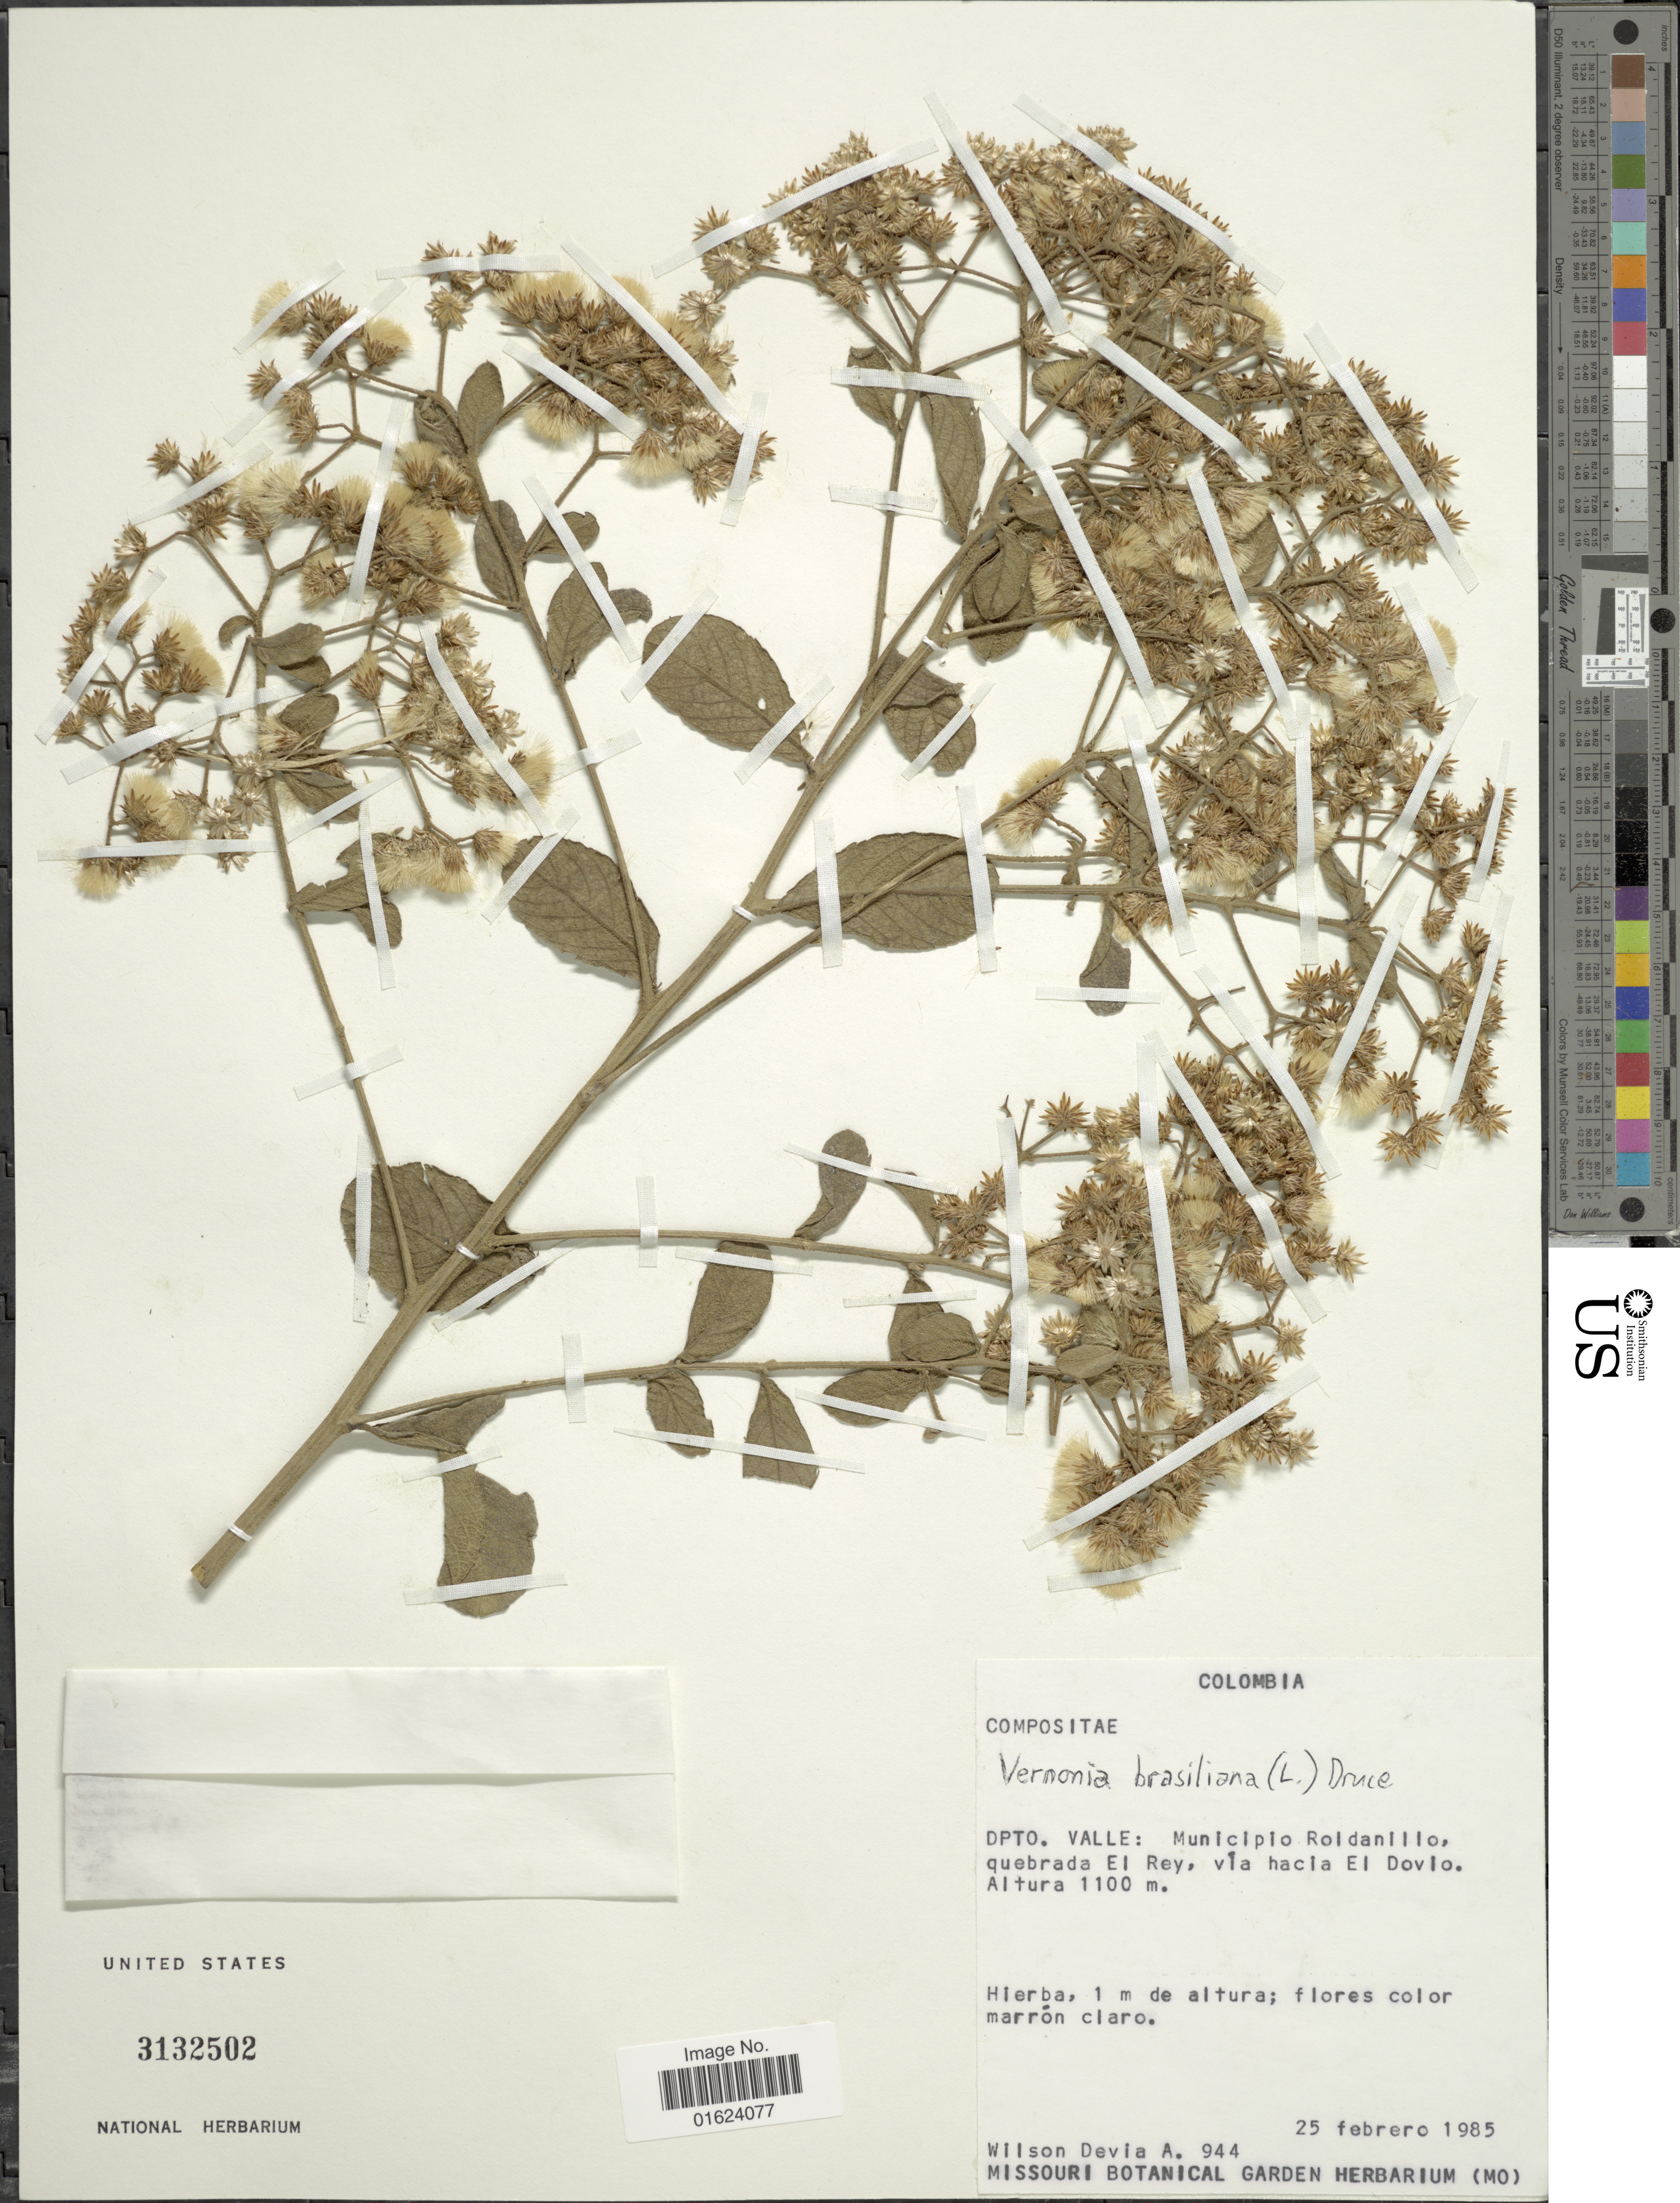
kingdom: Plantae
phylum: Tracheophyta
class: Magnoliopsida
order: Asterales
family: Asteraceae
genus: Vernonia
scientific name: Vernonia brasiliana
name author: (L.) Druce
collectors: W. Devia A.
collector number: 944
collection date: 1985-02-25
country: Colombia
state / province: Valle del Cauca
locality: Dpto, Valle: Municipio Roldanillo, quebrada El Rey, via hacia El Dovio.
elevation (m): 1100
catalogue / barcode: US 3132502